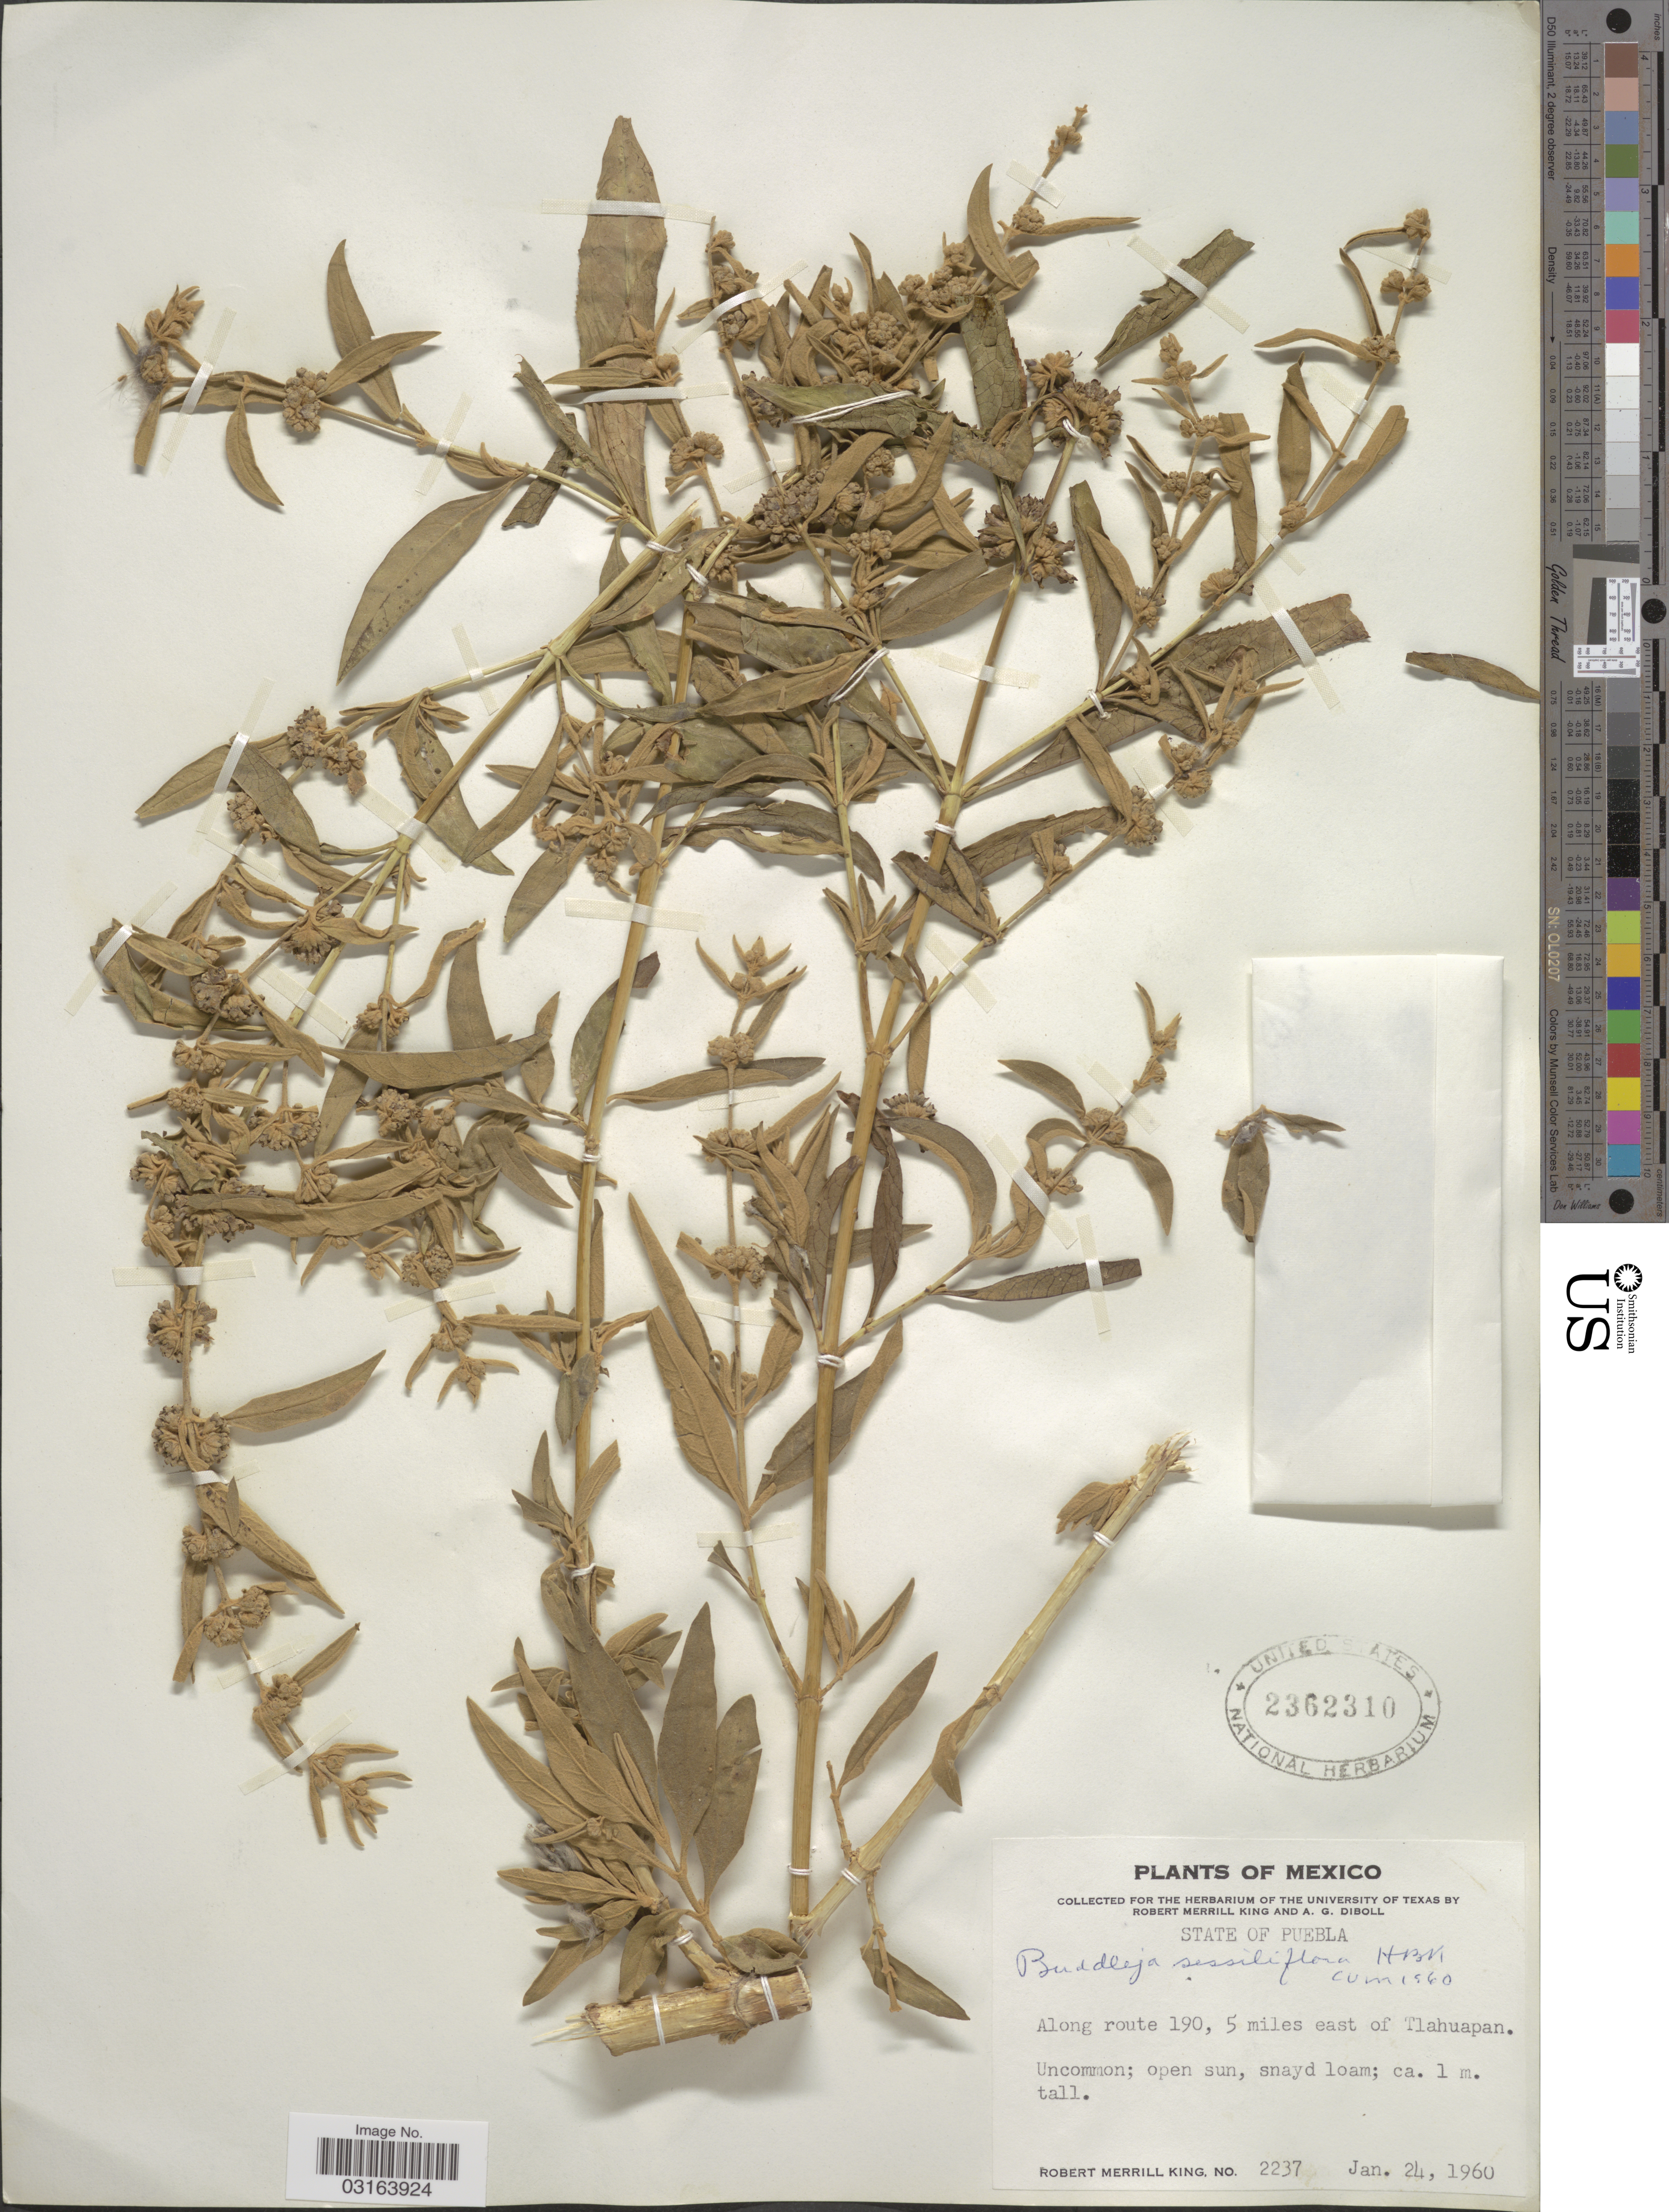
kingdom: Plantae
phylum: Tracheophyta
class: Magnoliopsida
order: Lamiales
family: Scrophulariaceae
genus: Buddleja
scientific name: Buddleja sessiliflora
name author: Kunth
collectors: R. M. King & A. Diboll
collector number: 2237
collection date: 1960-01-24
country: Mexico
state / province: Puebla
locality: Along route 190, 5 miles east of Tlahuapan.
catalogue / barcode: US 2362310